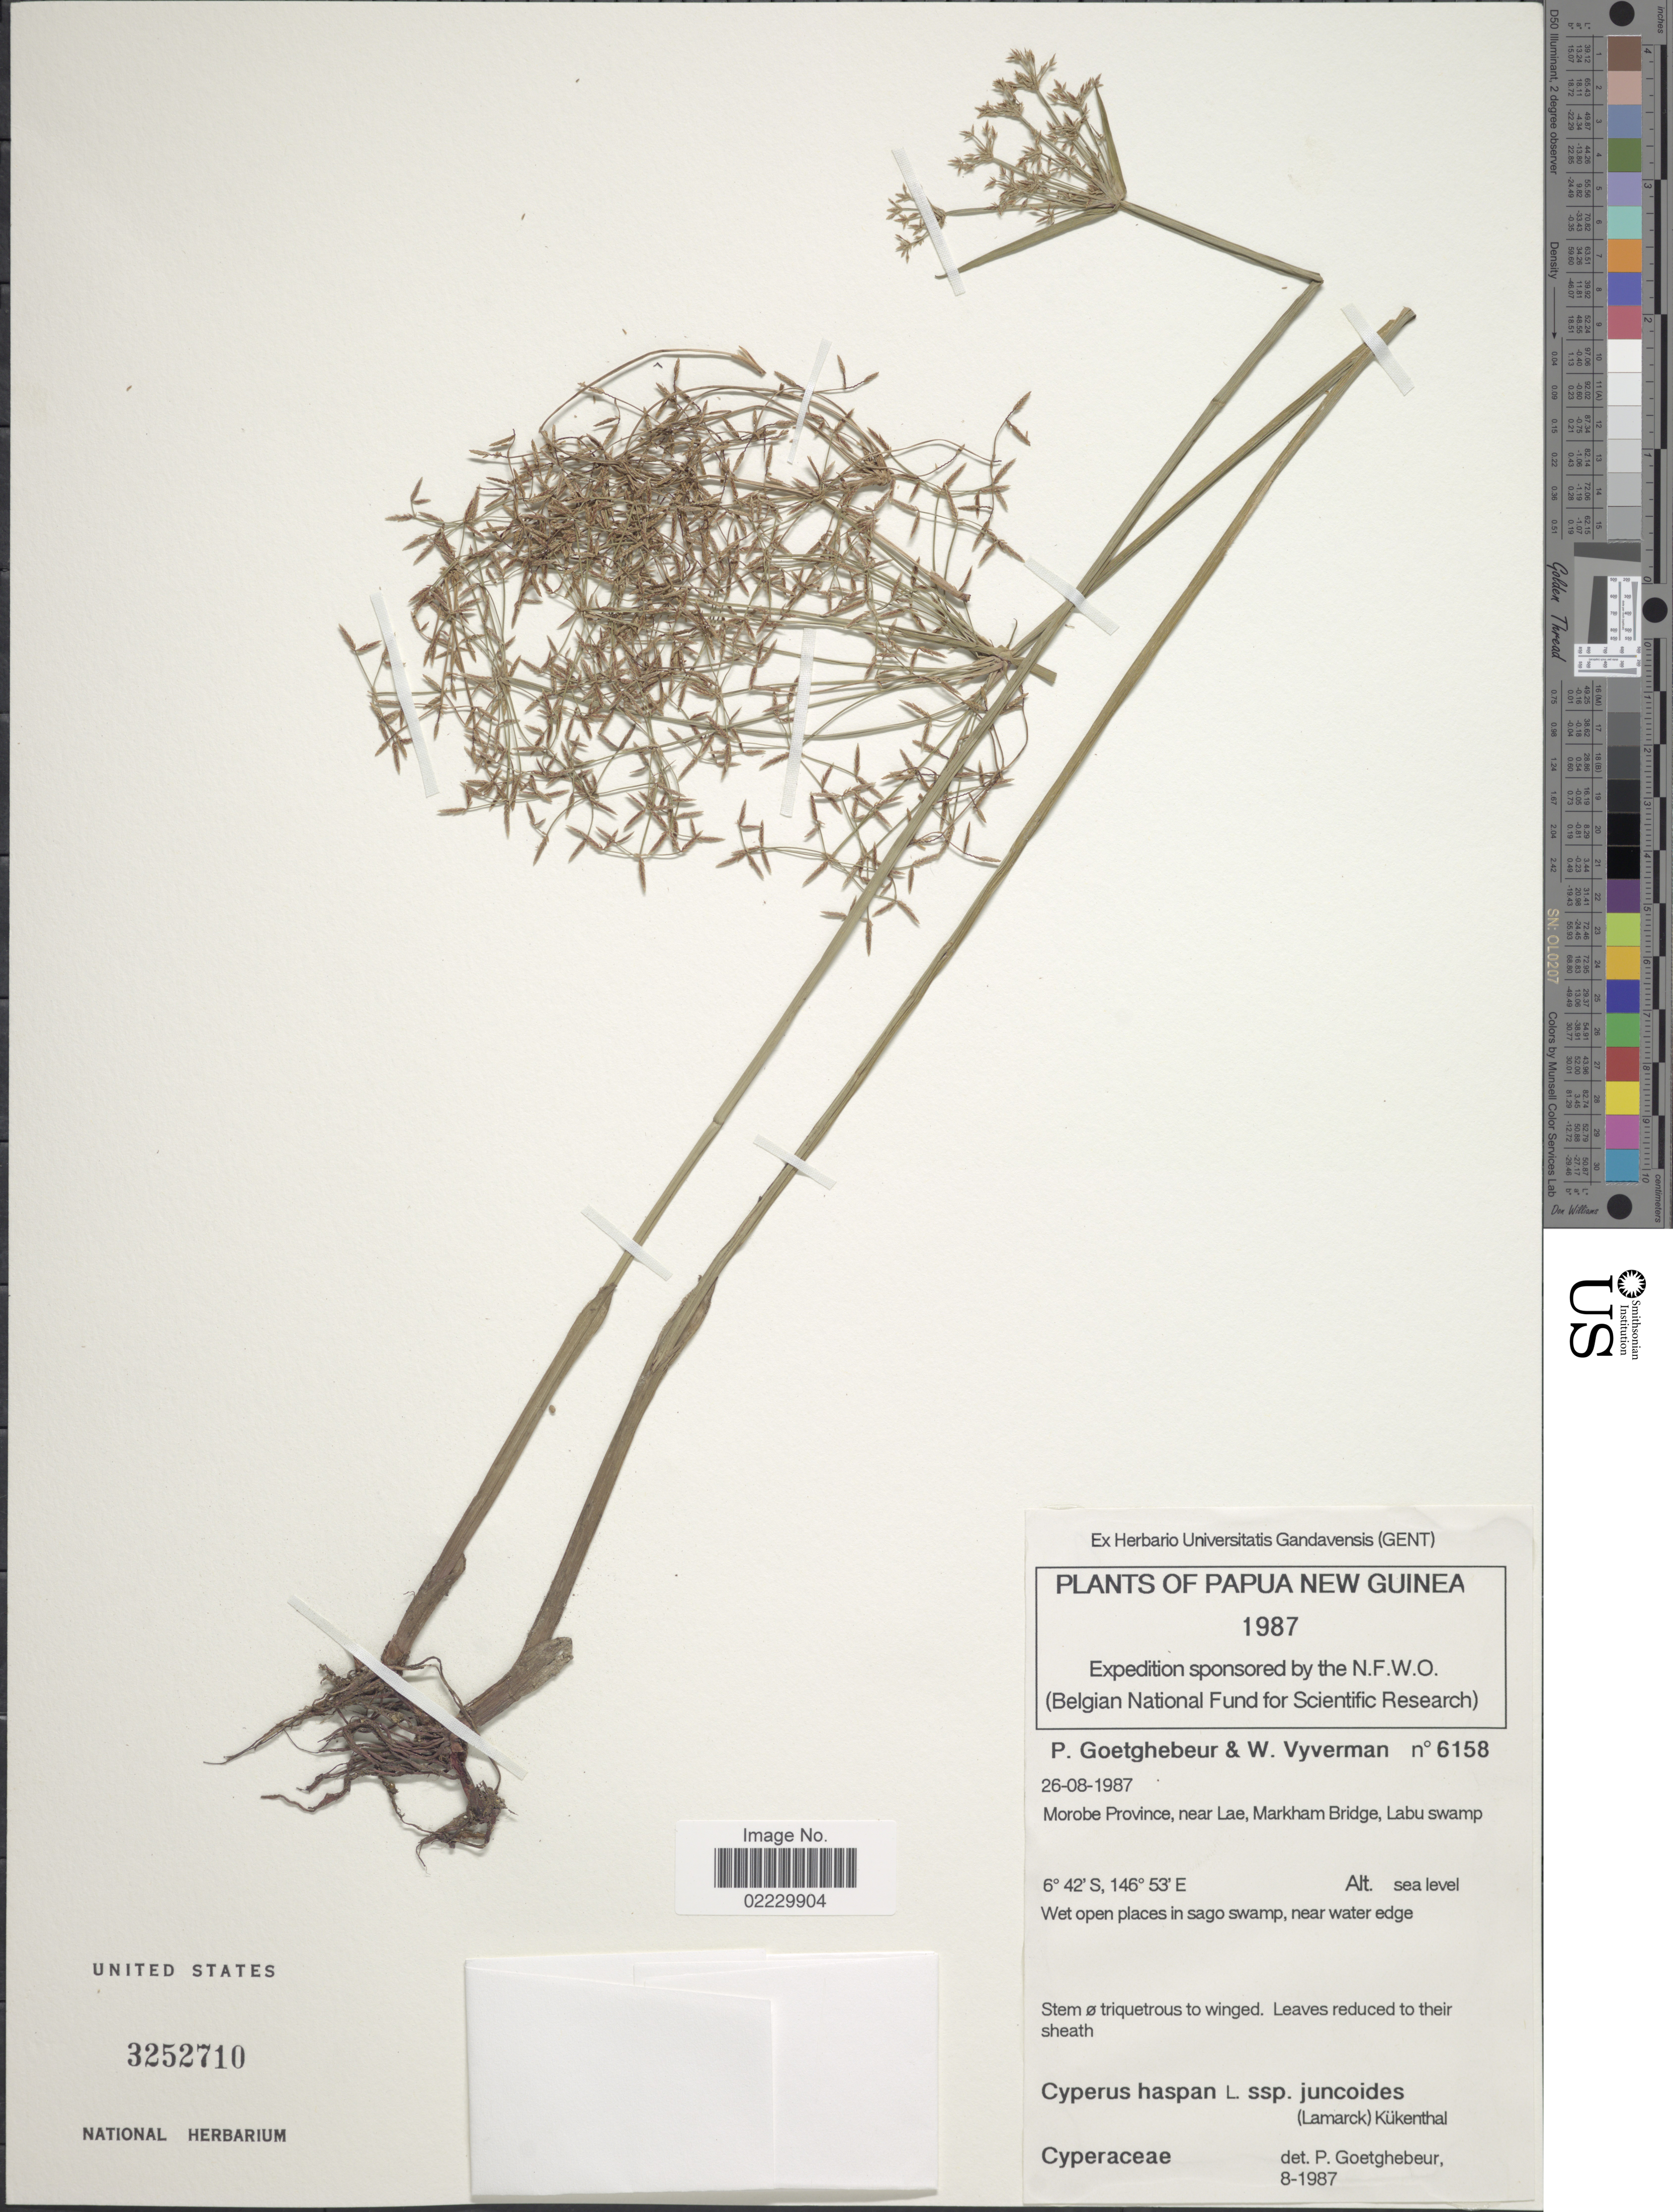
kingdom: Plantae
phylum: Tracheophyta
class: Liliopsida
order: Poales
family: Cyperaceae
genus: Cyperus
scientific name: Cyperus haspan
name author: L.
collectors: P. Goetghebeur & W. Vyverman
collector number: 6158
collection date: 1987-08-26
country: Papua New Guinea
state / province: Morobe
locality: Near Lae, Markham Bridge, Labu Swamp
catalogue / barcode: US 3252710